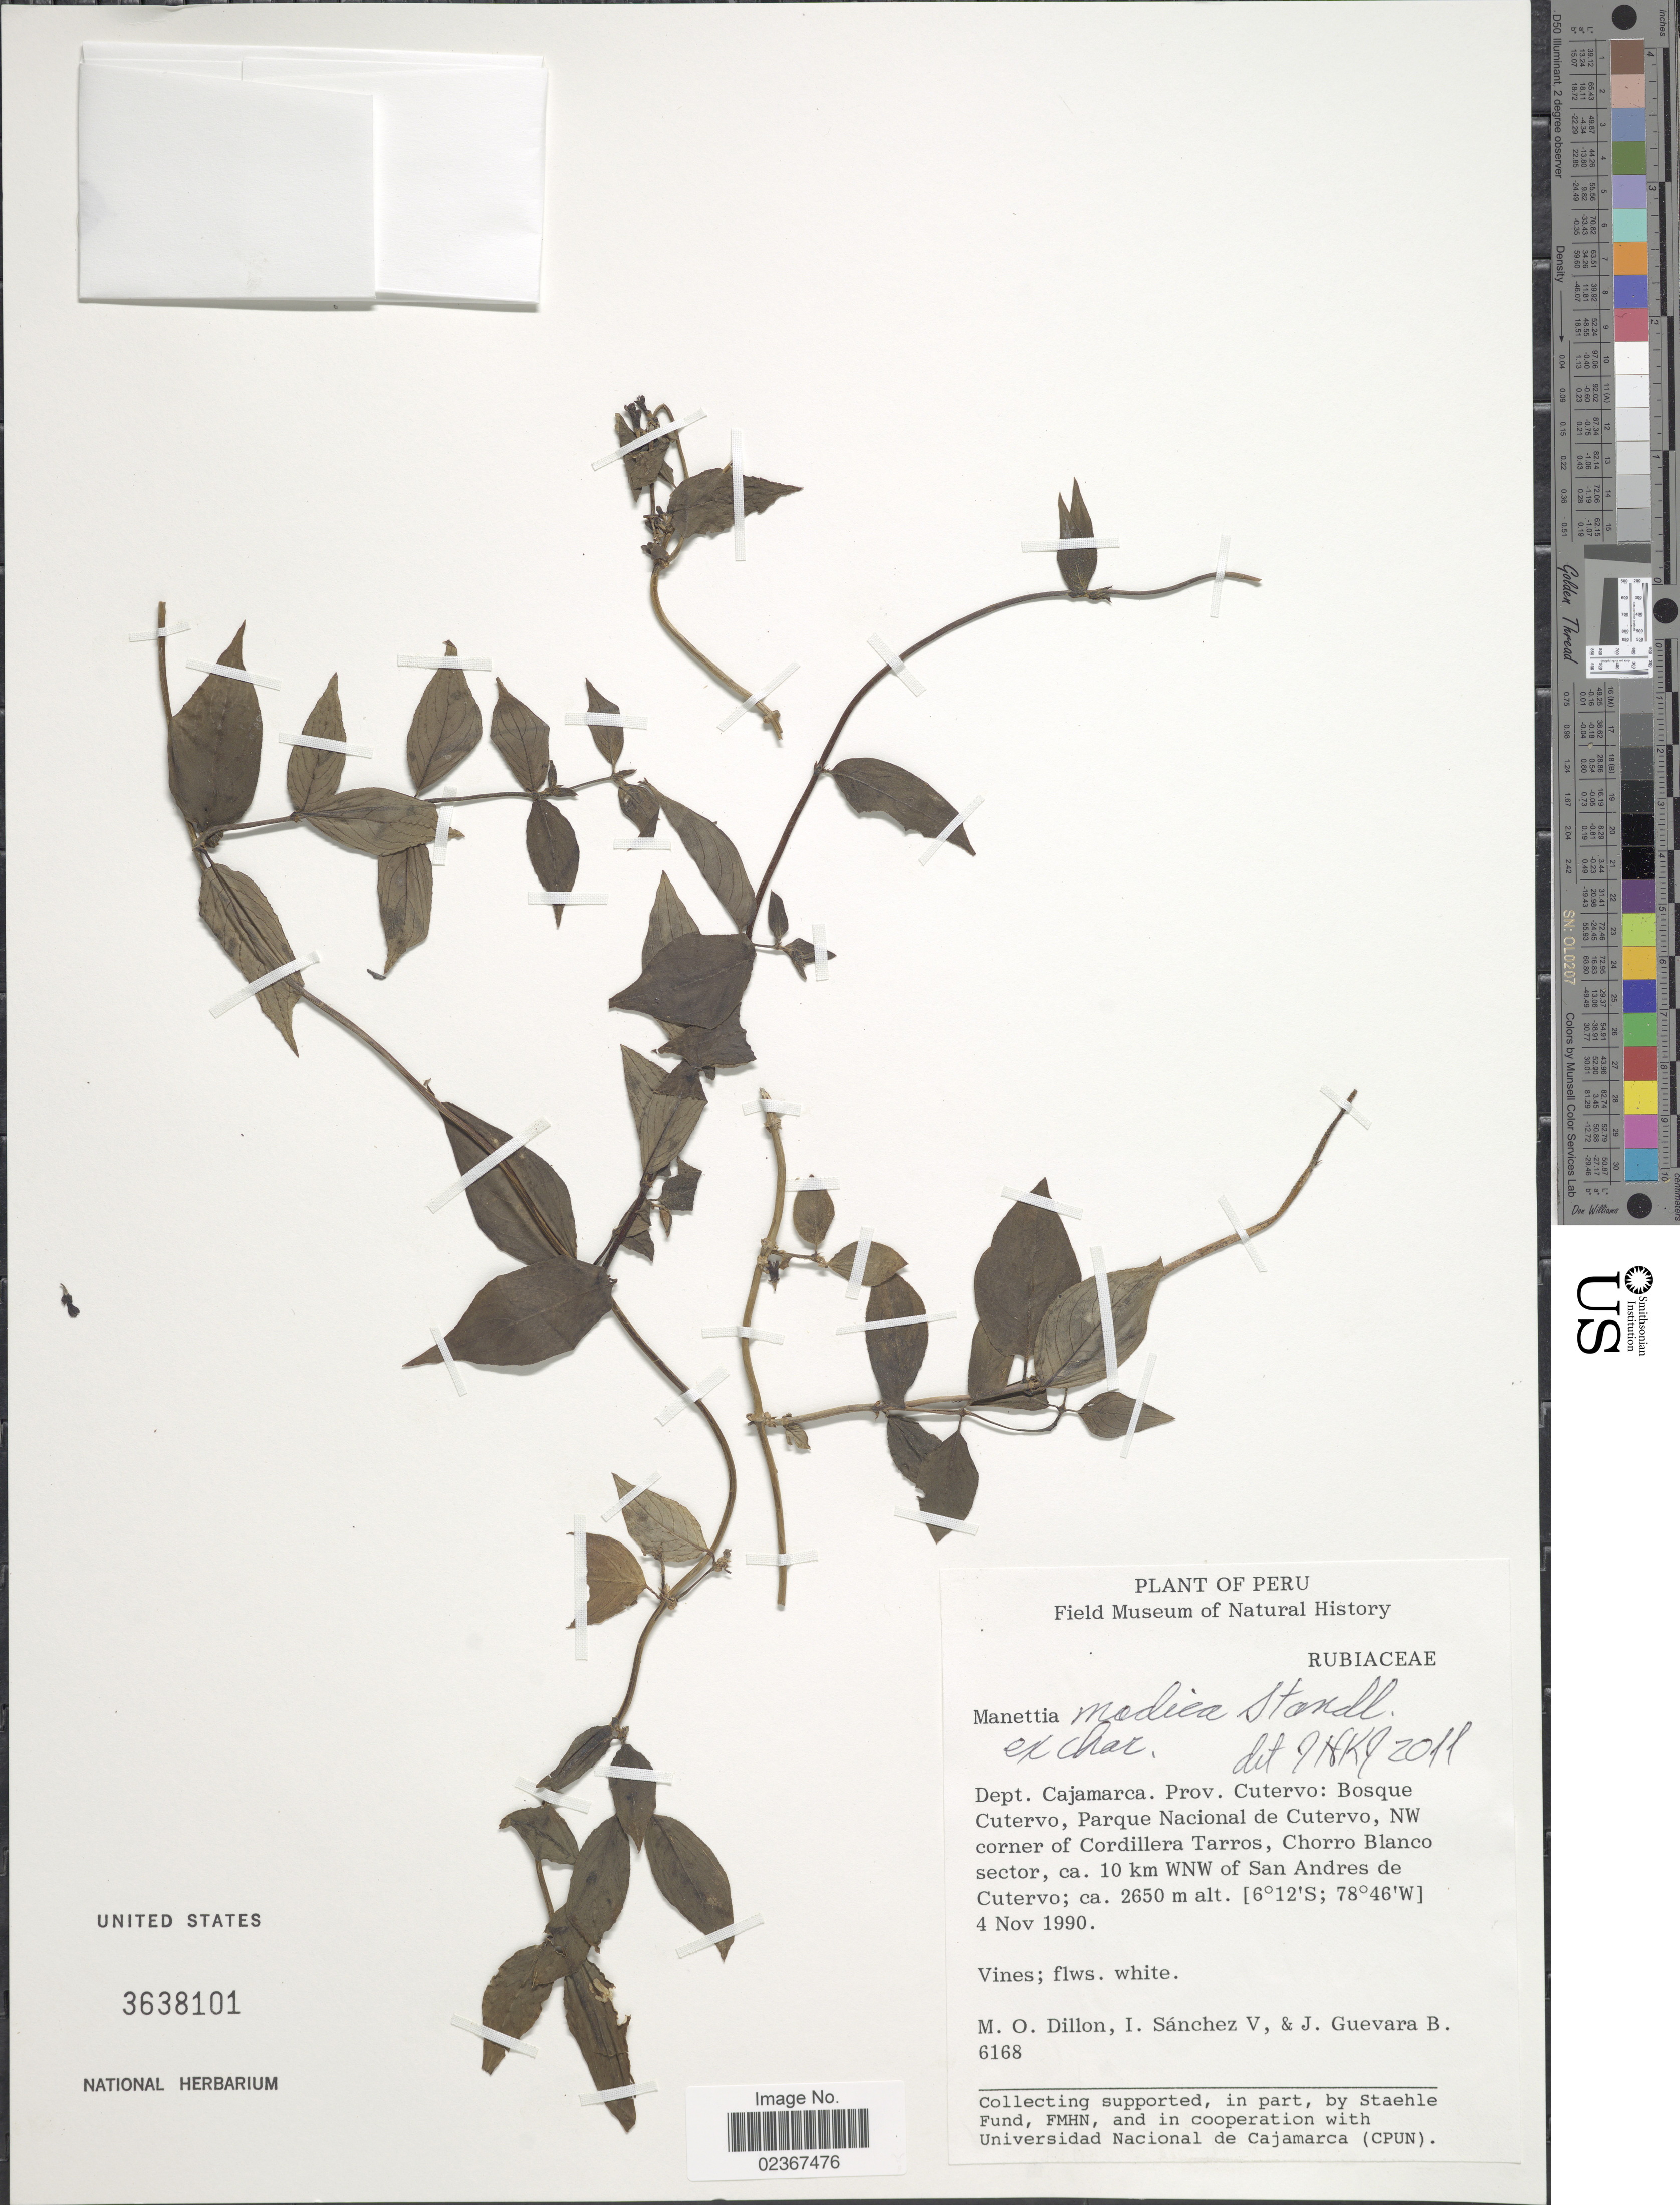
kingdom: Plantae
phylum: Tracheophyta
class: Magnoliopsida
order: Gentianales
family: Rubiaceae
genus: Manettia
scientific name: Manettia moritziana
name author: (K. Schum.) Wernham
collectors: M. O. Dillon, I. Sánchez Vega & J. Guevara B.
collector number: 6168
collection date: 1990-11-04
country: Peru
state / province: Cajamarca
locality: Prov. Cutervo: Bosque Cutervo, Parque Nacional de Cutervo, NW corner of Cordillera Tarroas, Chorro Blanco sector, ca. 10 km WNW of San Andres de Cutervo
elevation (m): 2650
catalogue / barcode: US 3638101